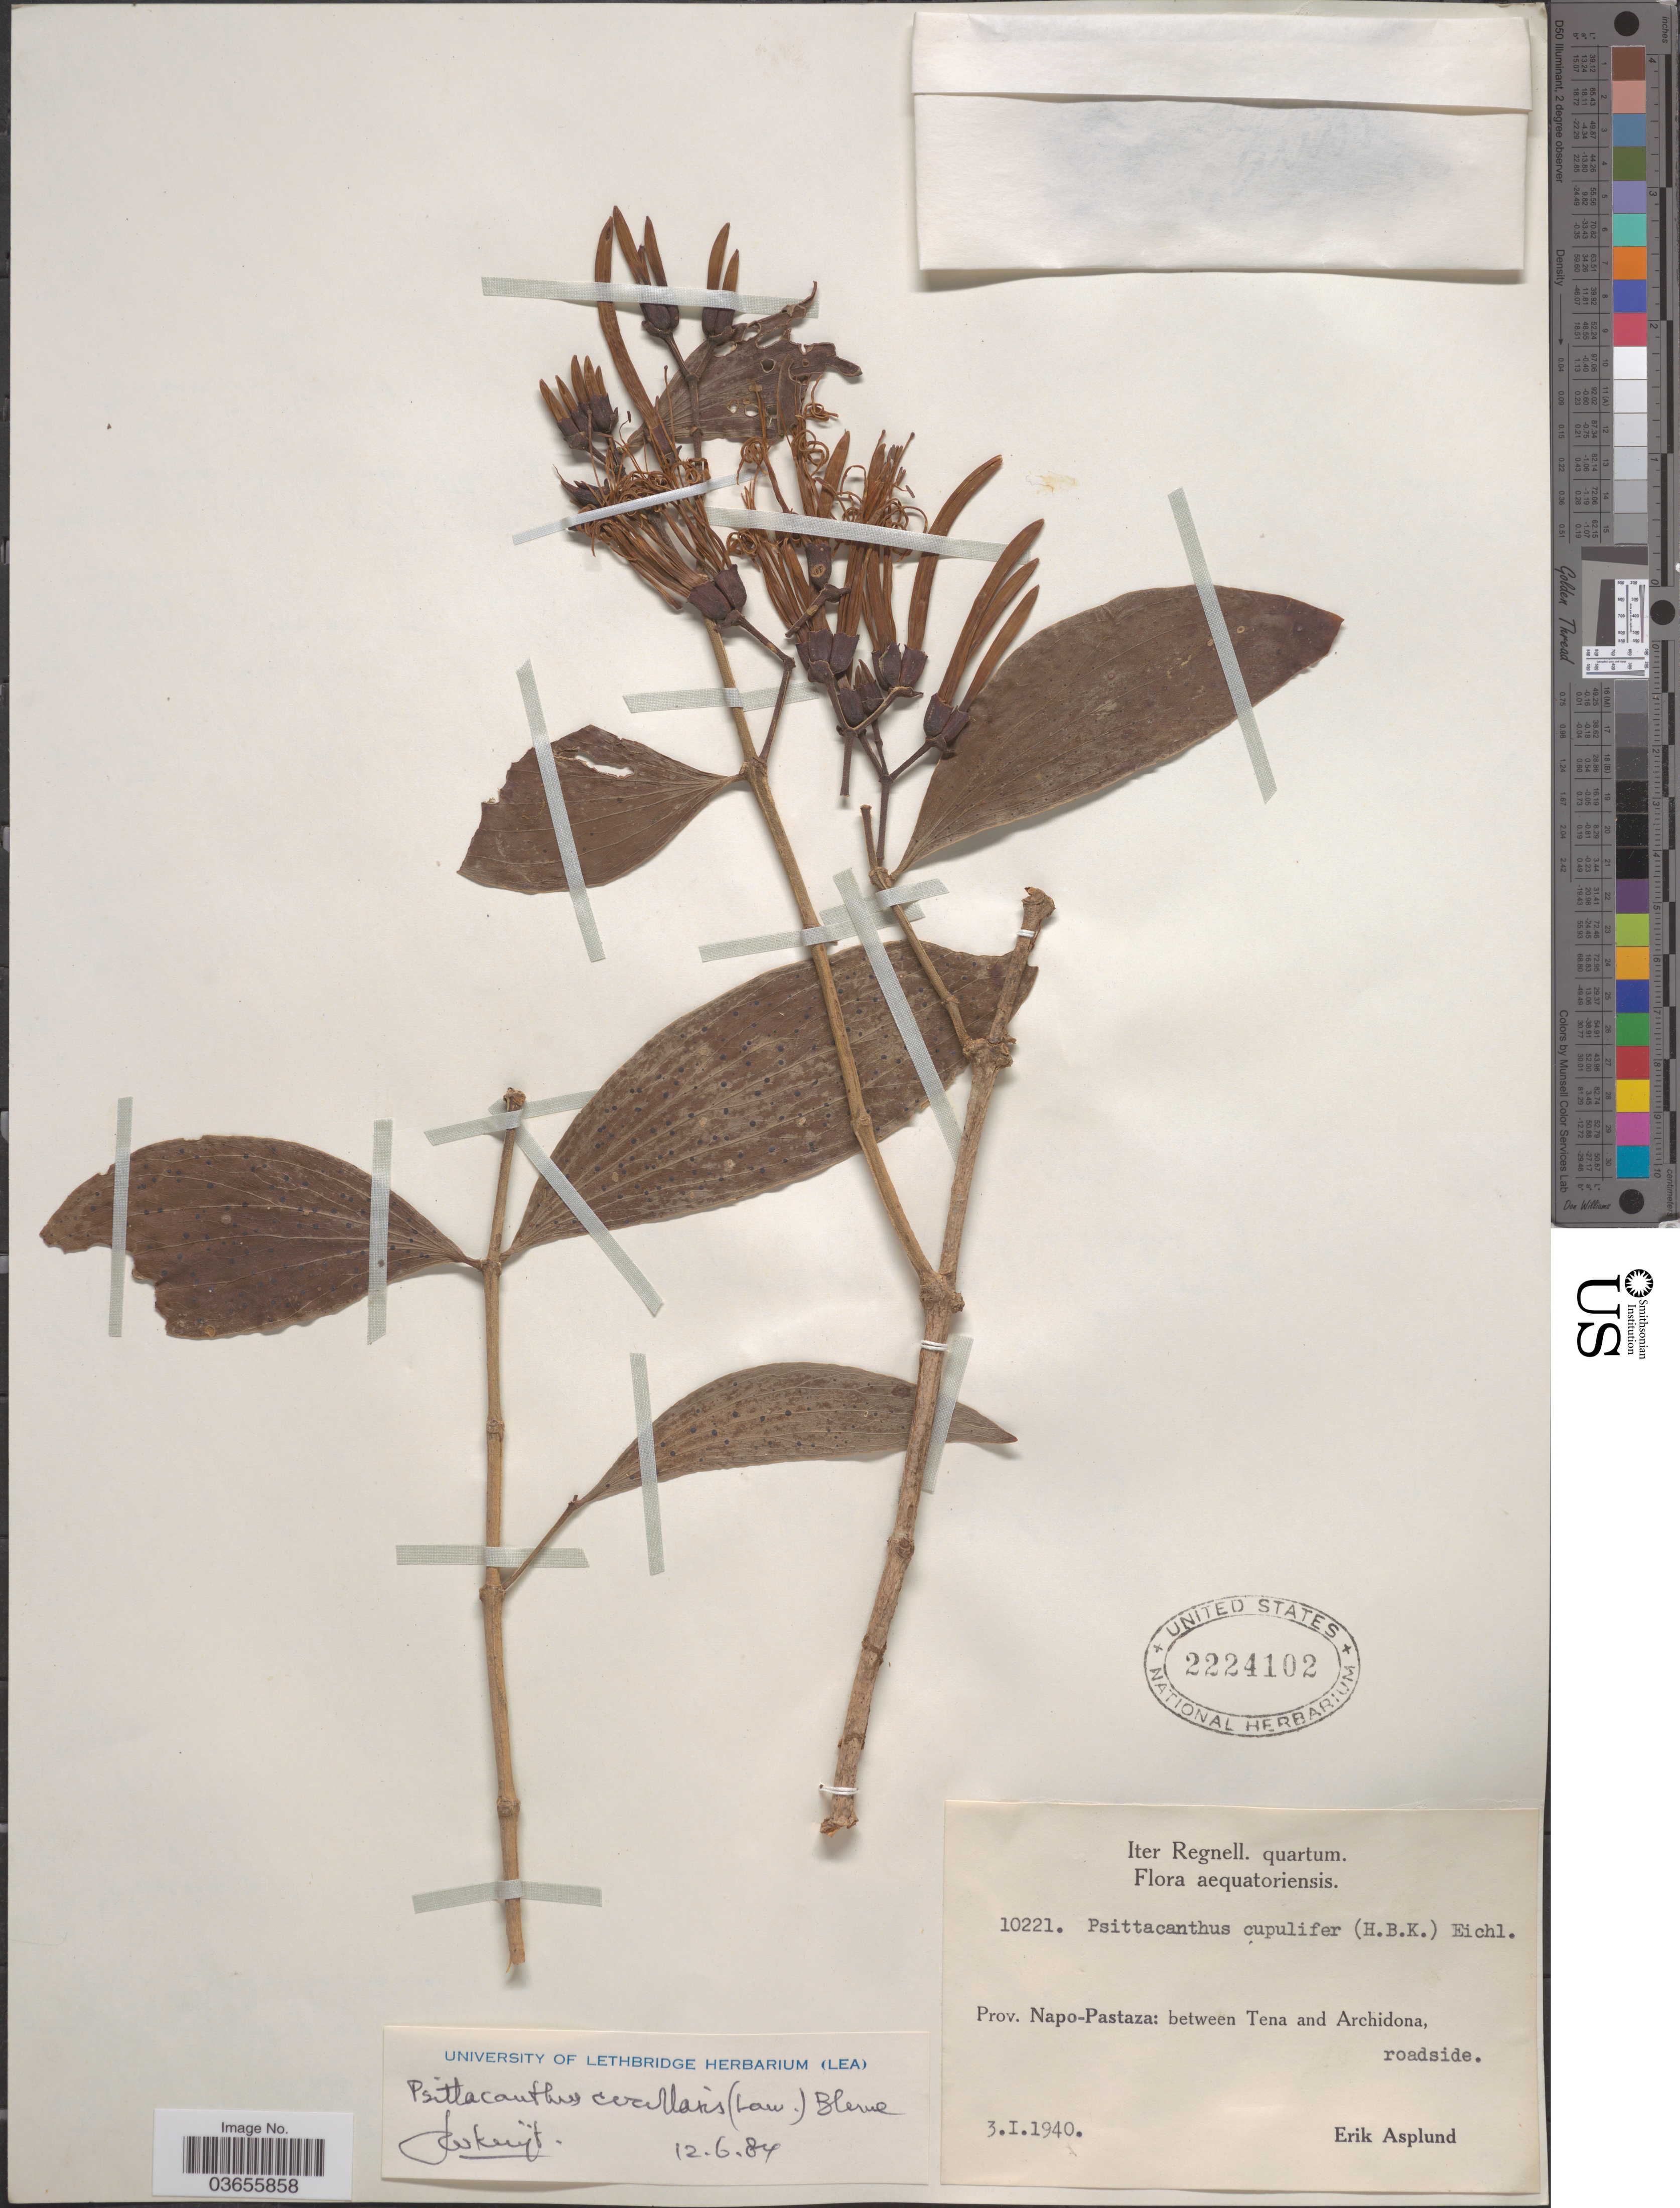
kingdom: Plantae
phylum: Tracheophyta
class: Magnoliopsida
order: Santalales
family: Loranthaceae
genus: Psittacanthus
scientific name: Psittacanthus cucullaris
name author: (Kunth) G. Don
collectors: E. Asplund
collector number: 10221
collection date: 1940-01-03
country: Ecuador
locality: Prov. Napo-Pastaza: between Tena and Archidona, roadside.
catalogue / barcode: US 2224102